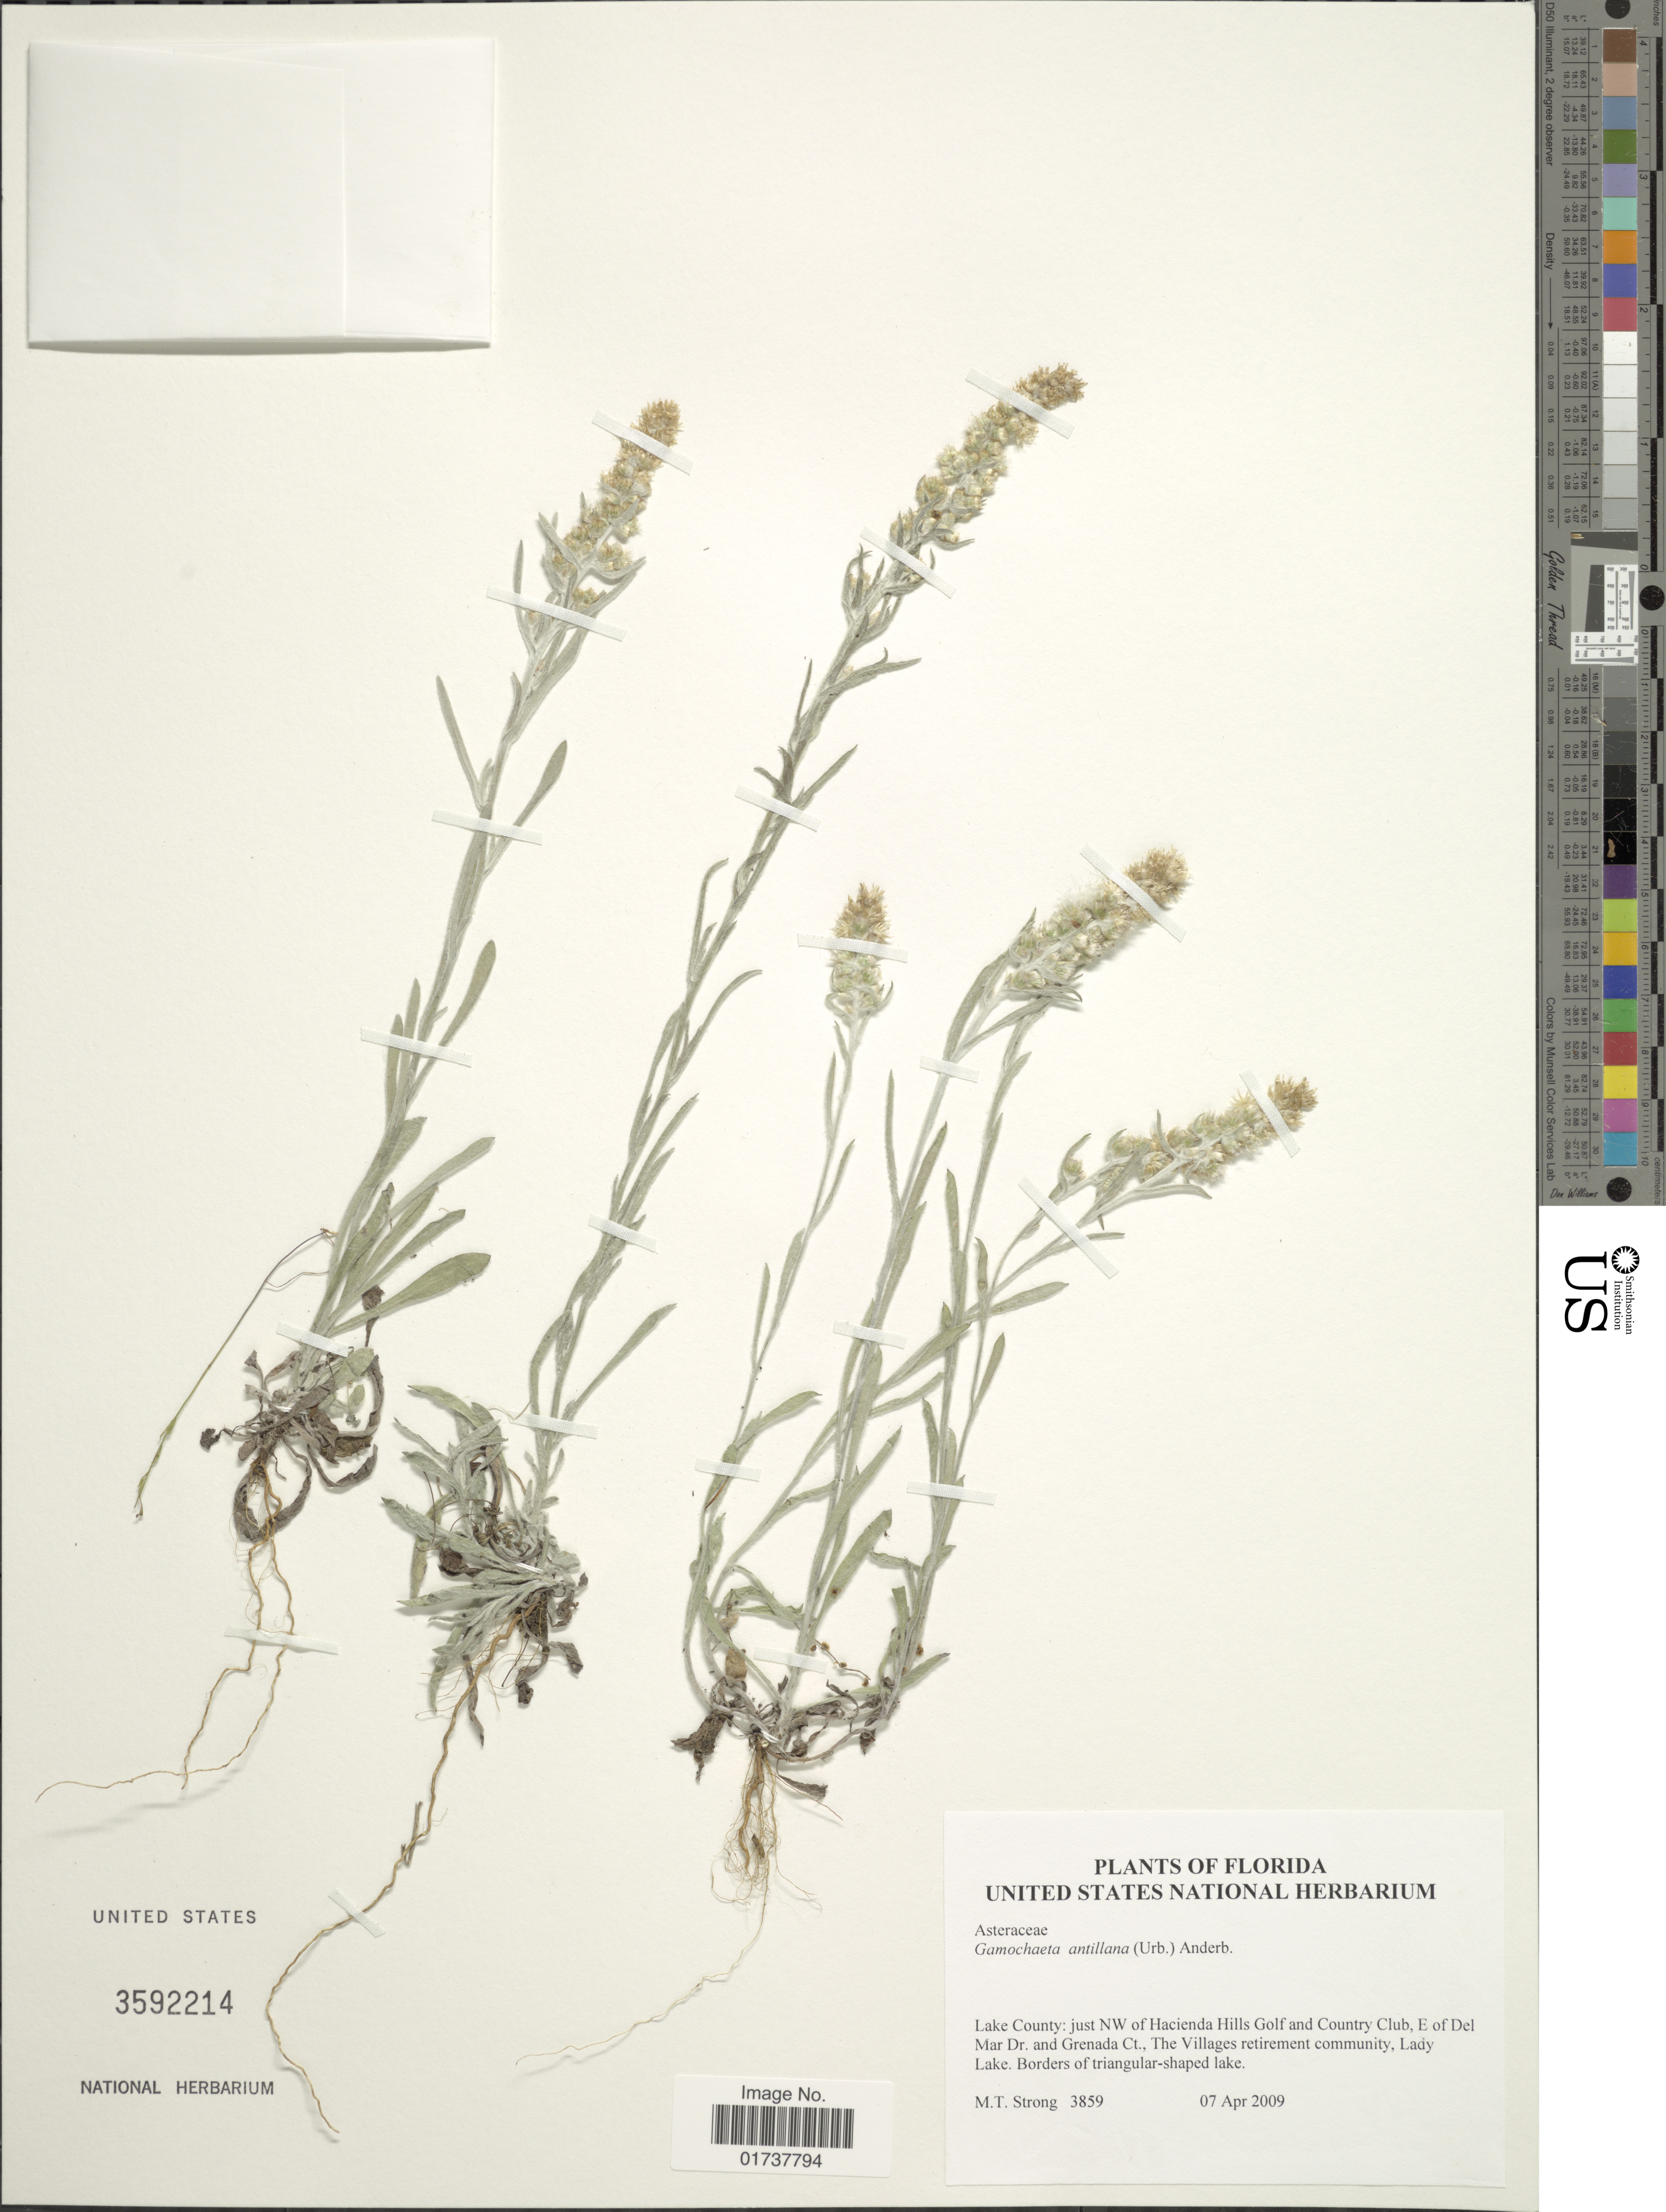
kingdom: Plantae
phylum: Tracheophyta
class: Magnoliopsida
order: Asterales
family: Asteraceae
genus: Gamochaeta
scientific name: Gamochaeta antillana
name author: (Urb.) Anderb.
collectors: M. T. Strong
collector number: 3859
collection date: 2009-04-07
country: United States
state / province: Florida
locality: Lake County: just NW of Hacienda Hills Gold and Country Club, E of Del Mar Dr. and Grenada Ct., The Villages retirement community, Lady Lake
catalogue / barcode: US 3592214